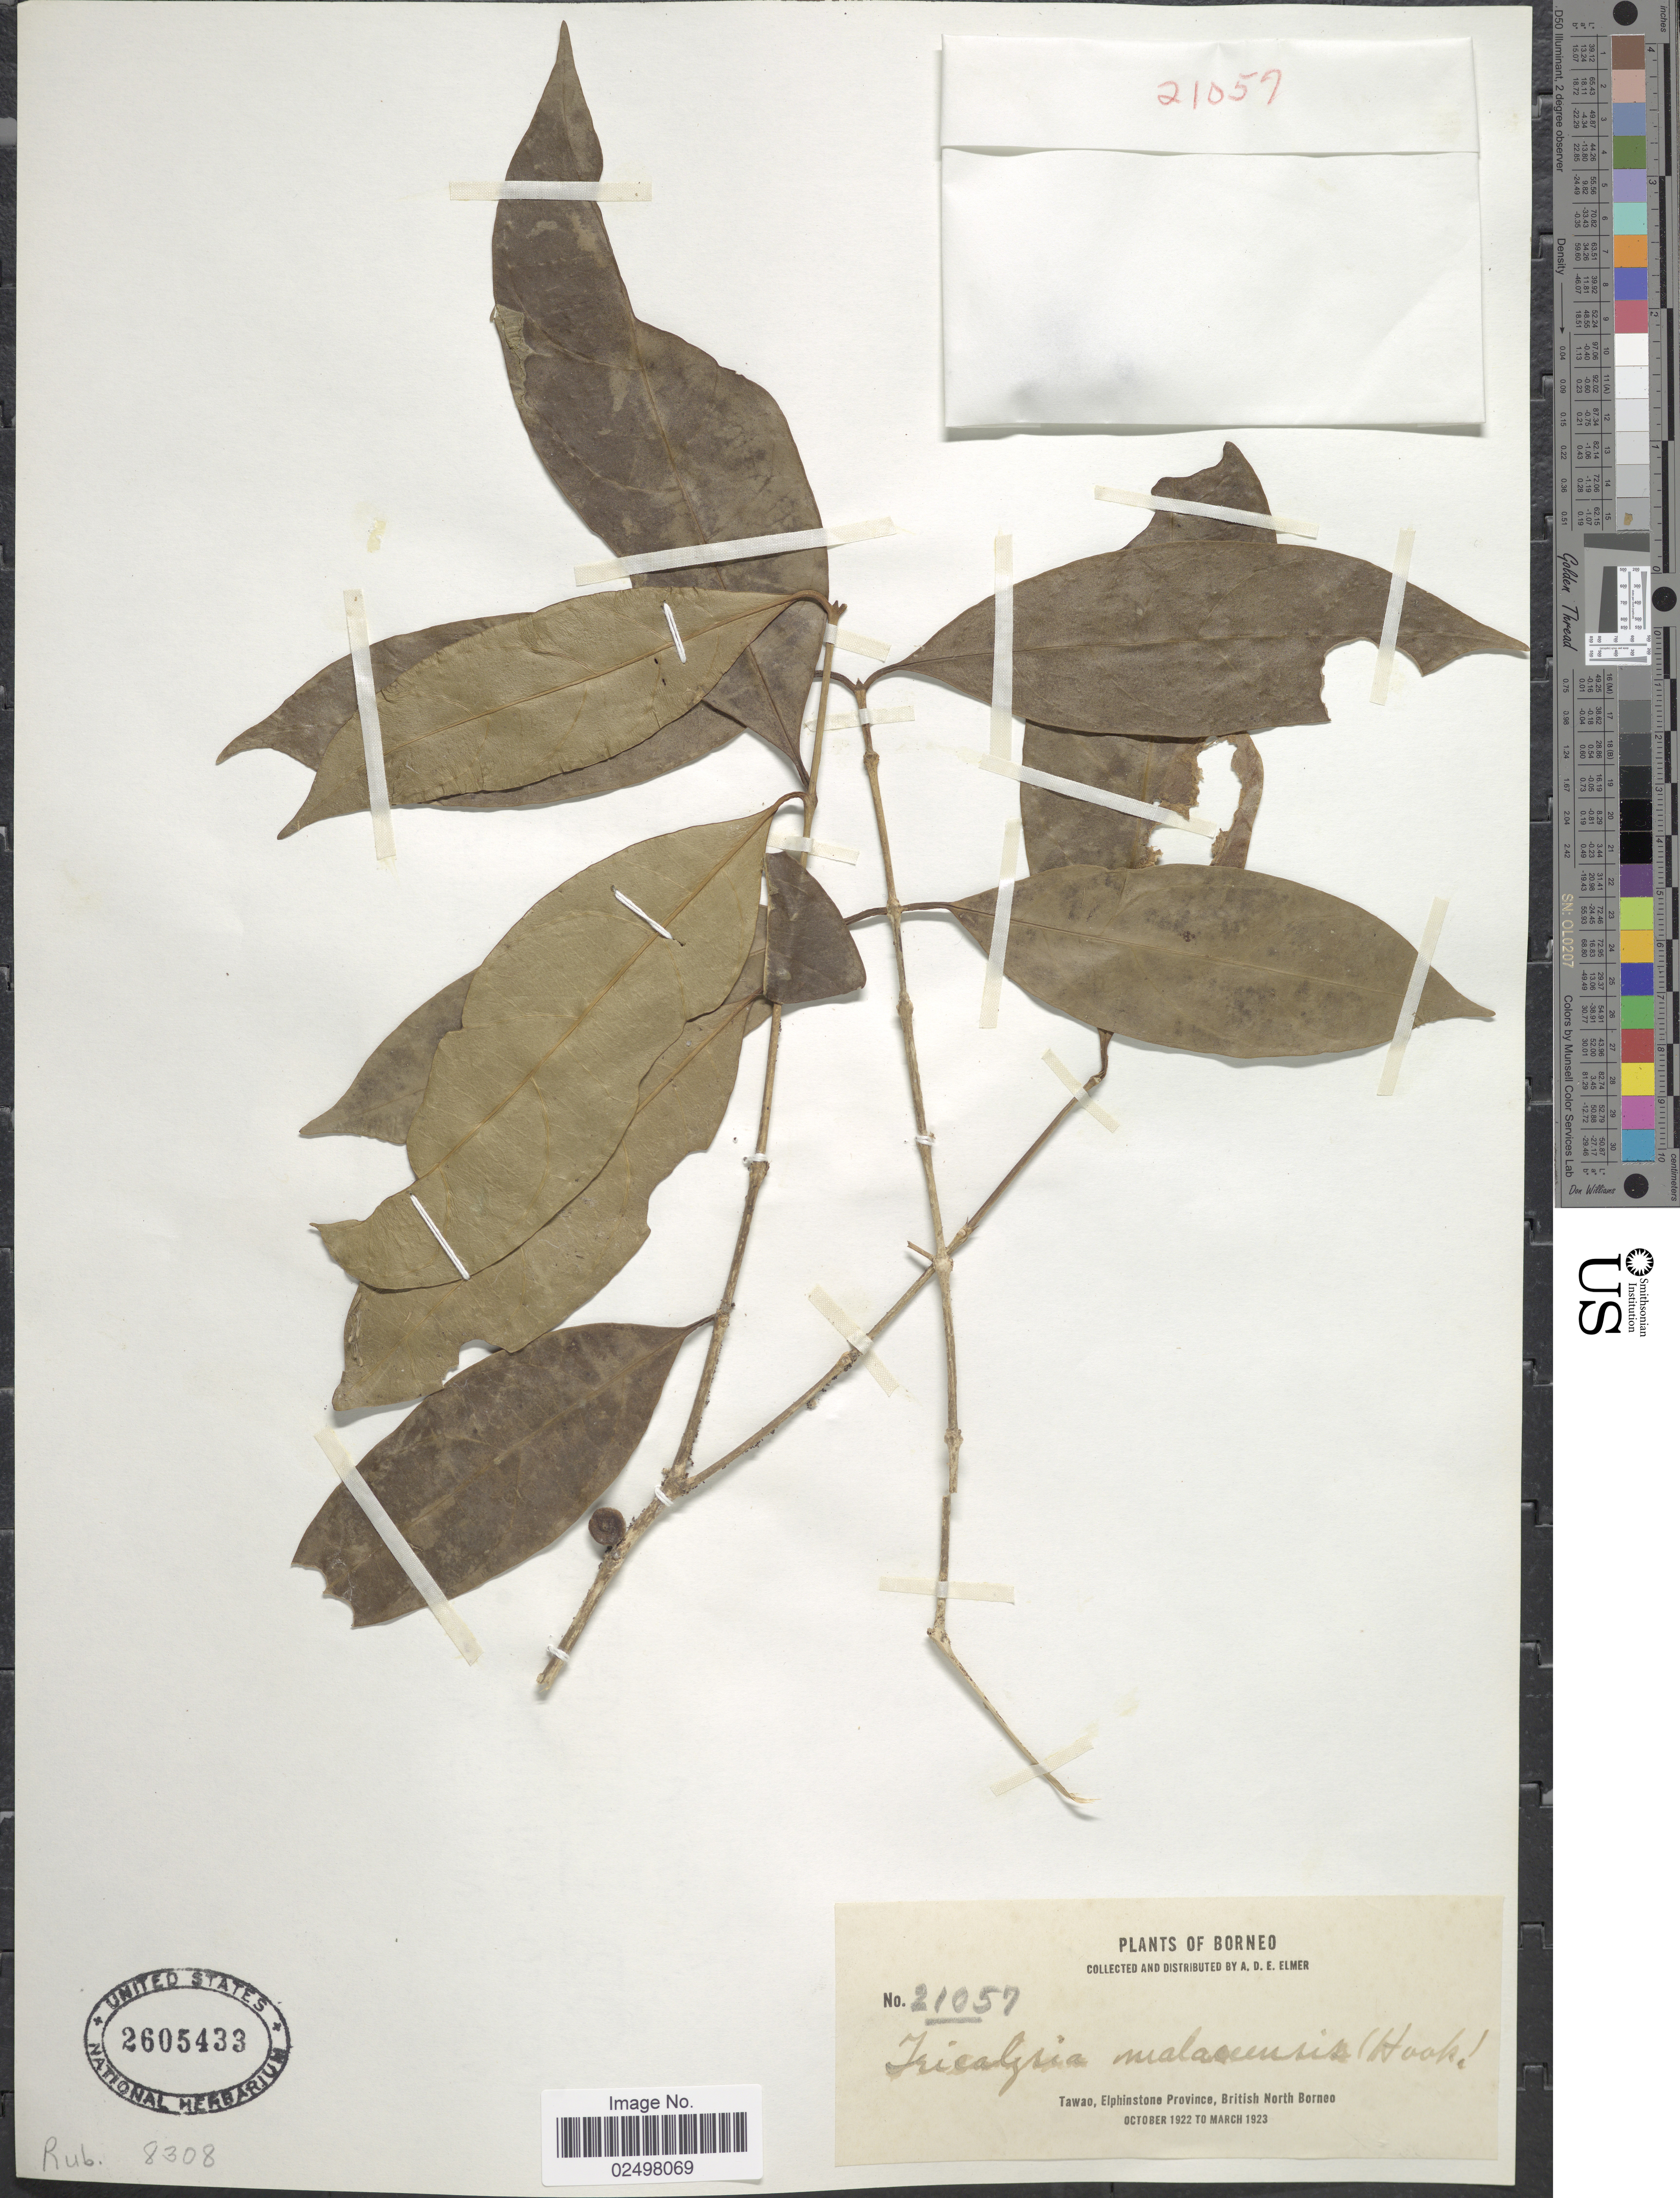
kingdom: Plantae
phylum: Tracheophyta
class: Magnoliopsida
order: Gentianales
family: Rubiaceae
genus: Tricalysia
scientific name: Tricalysia malaccensis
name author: Hook. f.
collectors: A. D. E. Elmer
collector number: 21057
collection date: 1922-10/1923-03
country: Malaysia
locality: Borneo, Tawao, Elhpinstone Province, British North Borneo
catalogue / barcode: US 2605433